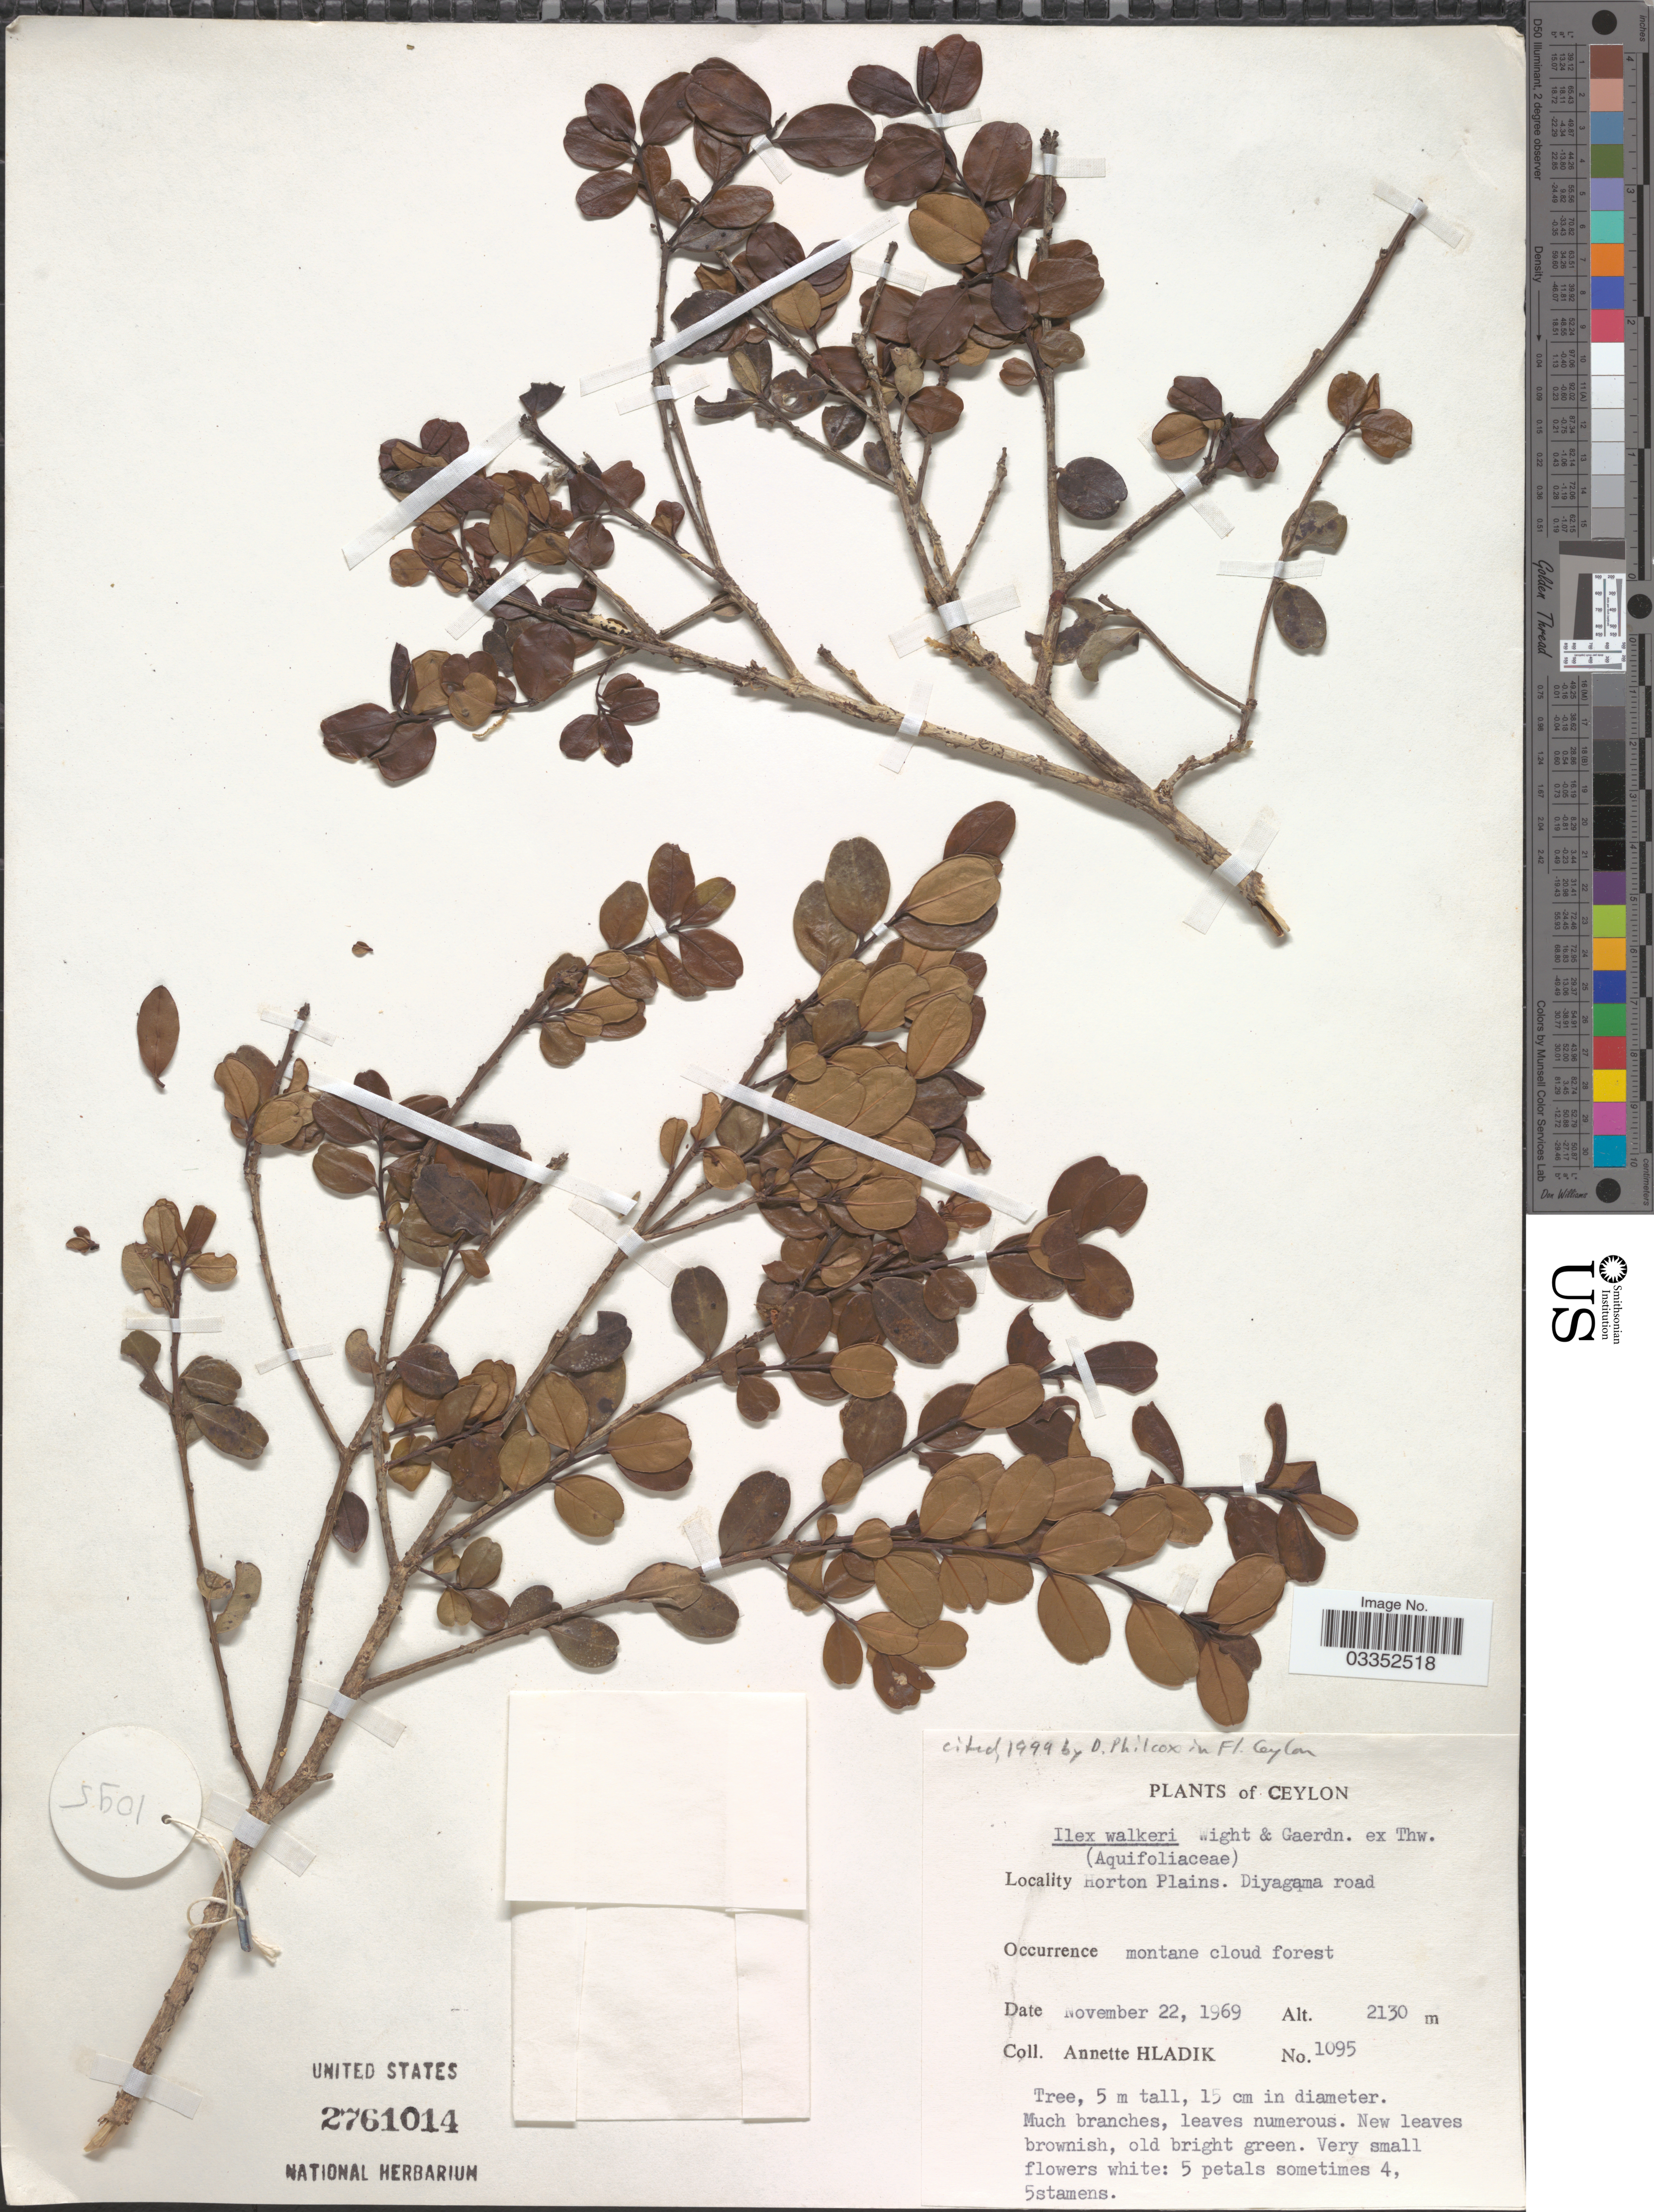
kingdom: Plantae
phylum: Tracheophyta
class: Magnoliopsida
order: Aquifoliales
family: Aquifoliaceae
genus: Ilex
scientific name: Ilex walkeri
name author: W. Wight & Gardner ex Thwaites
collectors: A. Hladik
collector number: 1095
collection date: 1969-11-22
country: Sri Lanka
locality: Ceylon, Horton Plains. Diyagama road.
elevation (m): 2130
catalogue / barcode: US 2761014